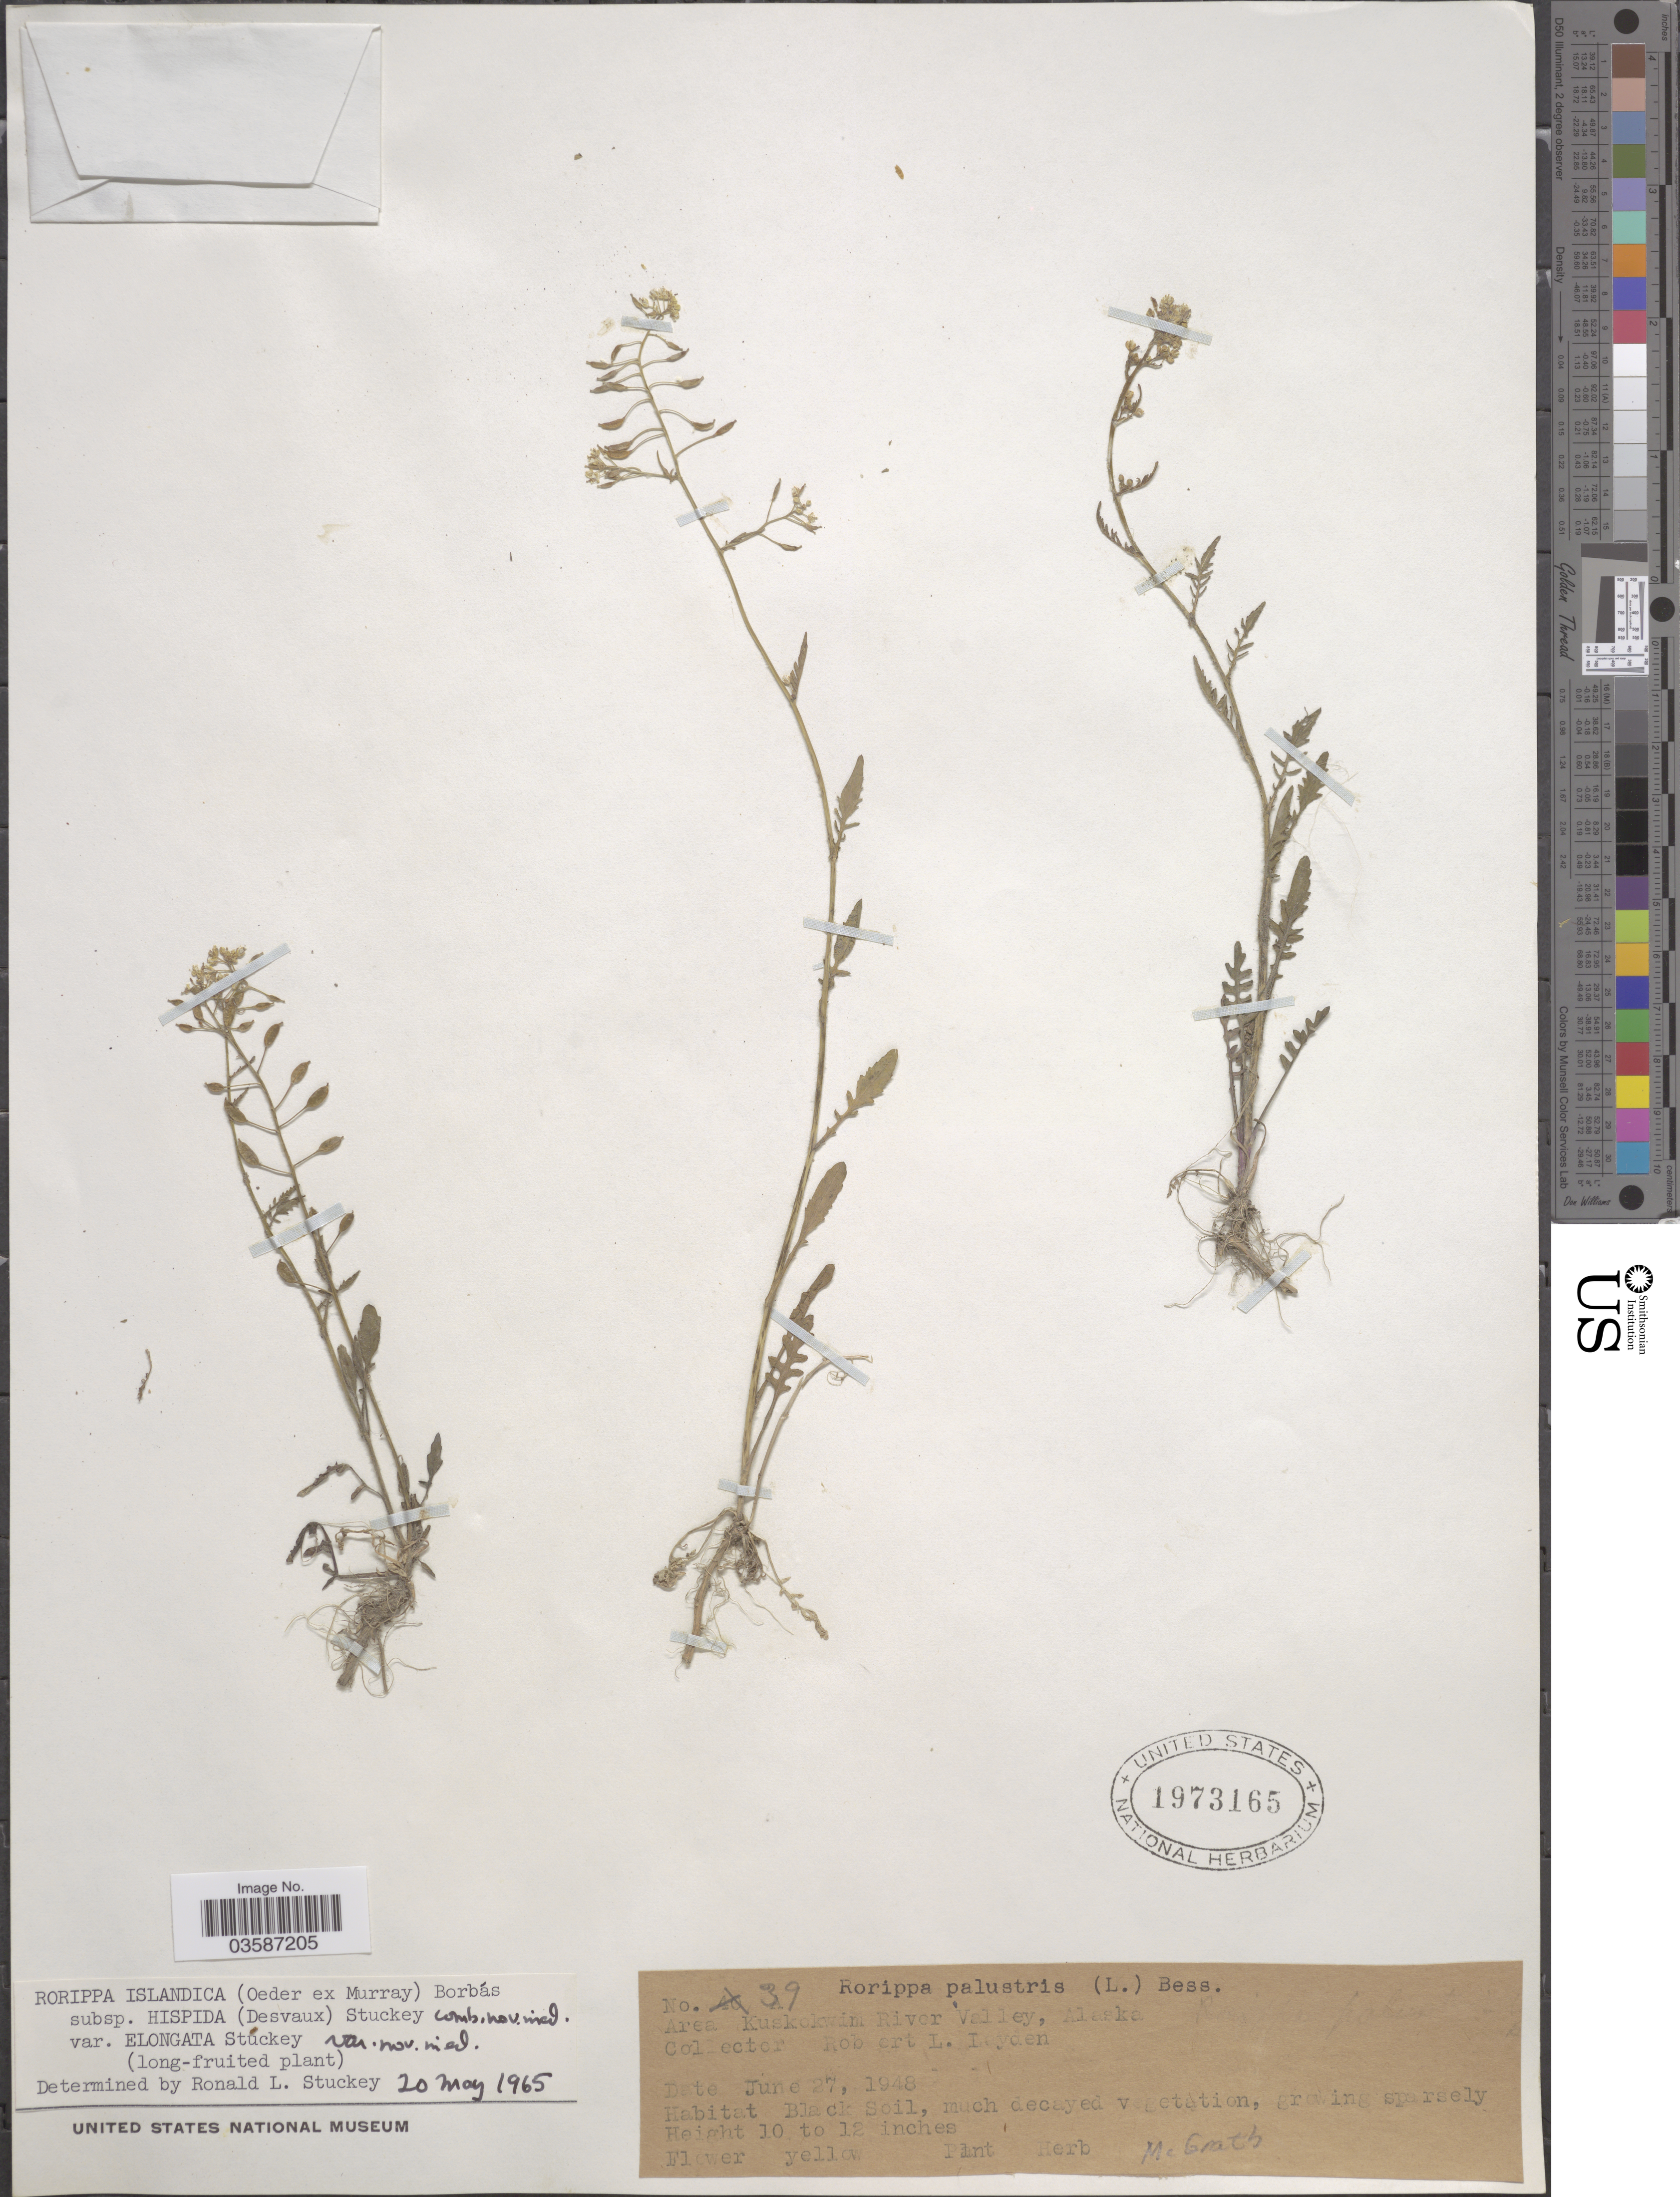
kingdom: Plantae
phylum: Tracheophyta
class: Magnoliopsida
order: Brassicales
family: Brassicaceae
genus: Rorippa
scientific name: Rorippa islandica var. elongata Stuckey var. nov. ined.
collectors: R. Layden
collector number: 39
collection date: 1948-06-27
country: United States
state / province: Alaska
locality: Area Kuskekwim River Valley, McGrath.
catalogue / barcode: US 1973165